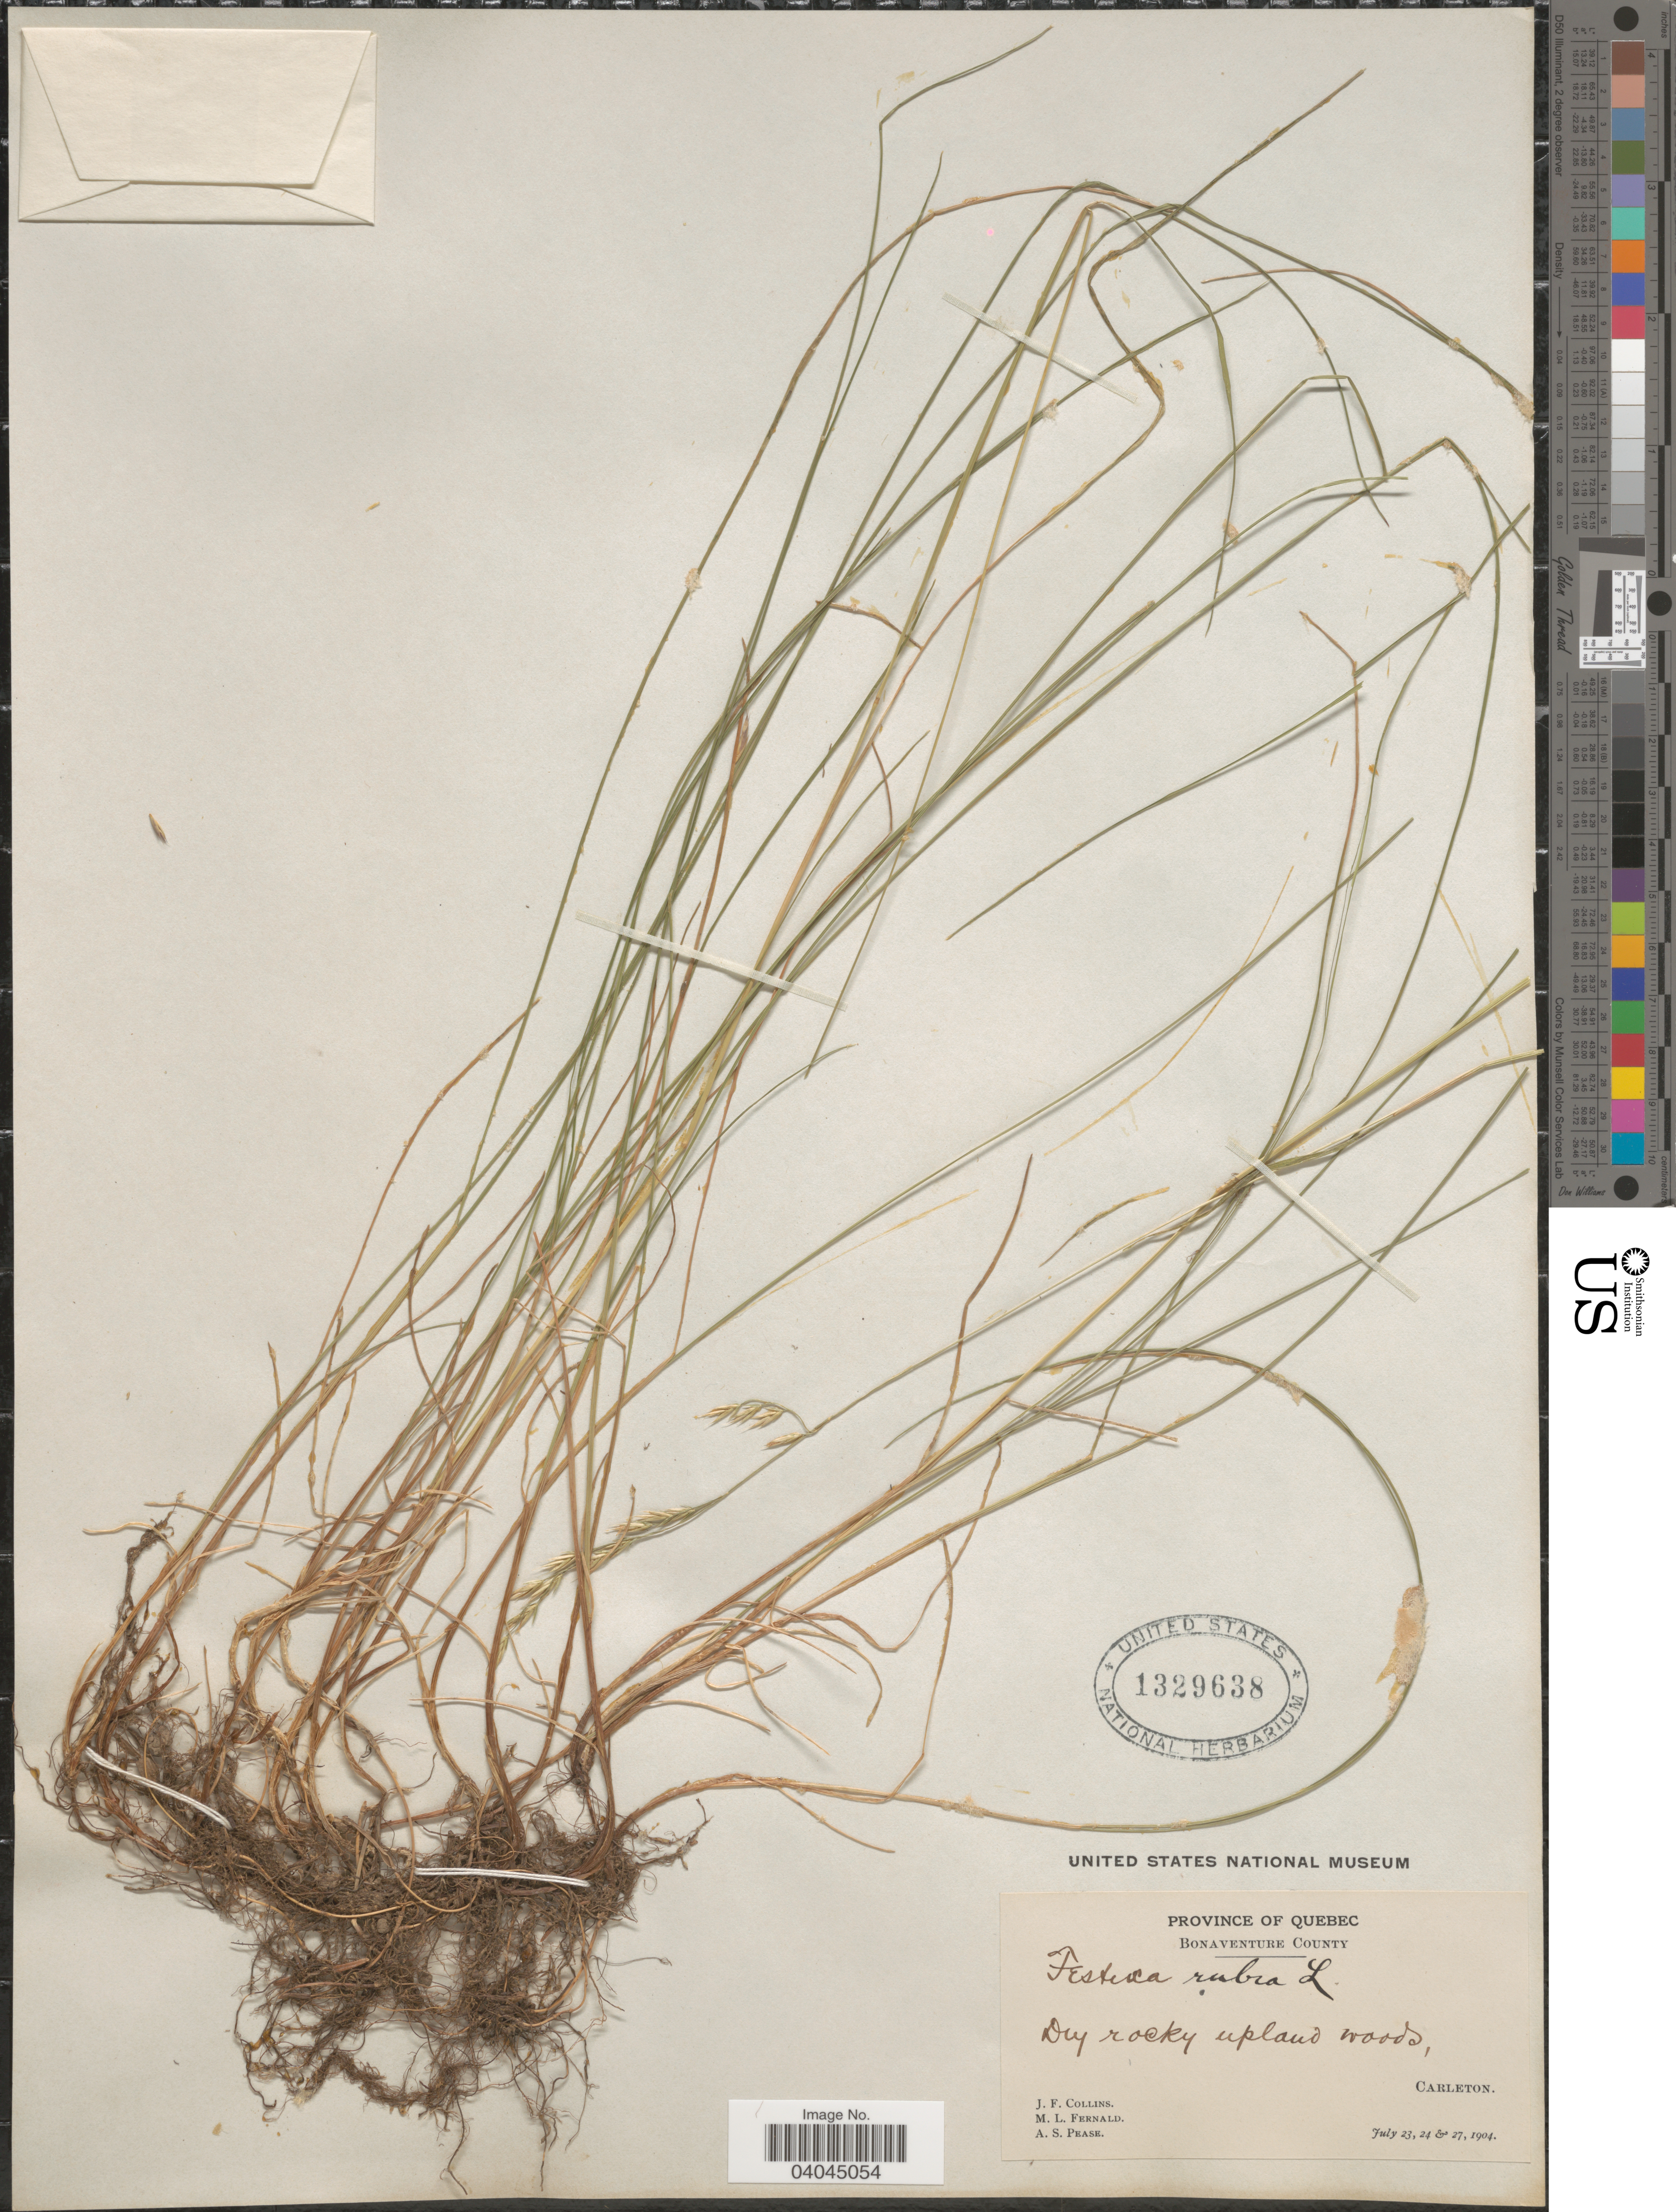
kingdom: Plantae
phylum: Tracheophyta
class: Liliopsida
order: Poales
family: Poaceae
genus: Festuca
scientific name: Festuca rubra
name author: L.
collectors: J. Collins, M. L. Fernald & A. S. Pease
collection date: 1904-07-23/1904-07-27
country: Canada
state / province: Quebec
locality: Bonaventure County. Carleton.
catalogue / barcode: US 1329638